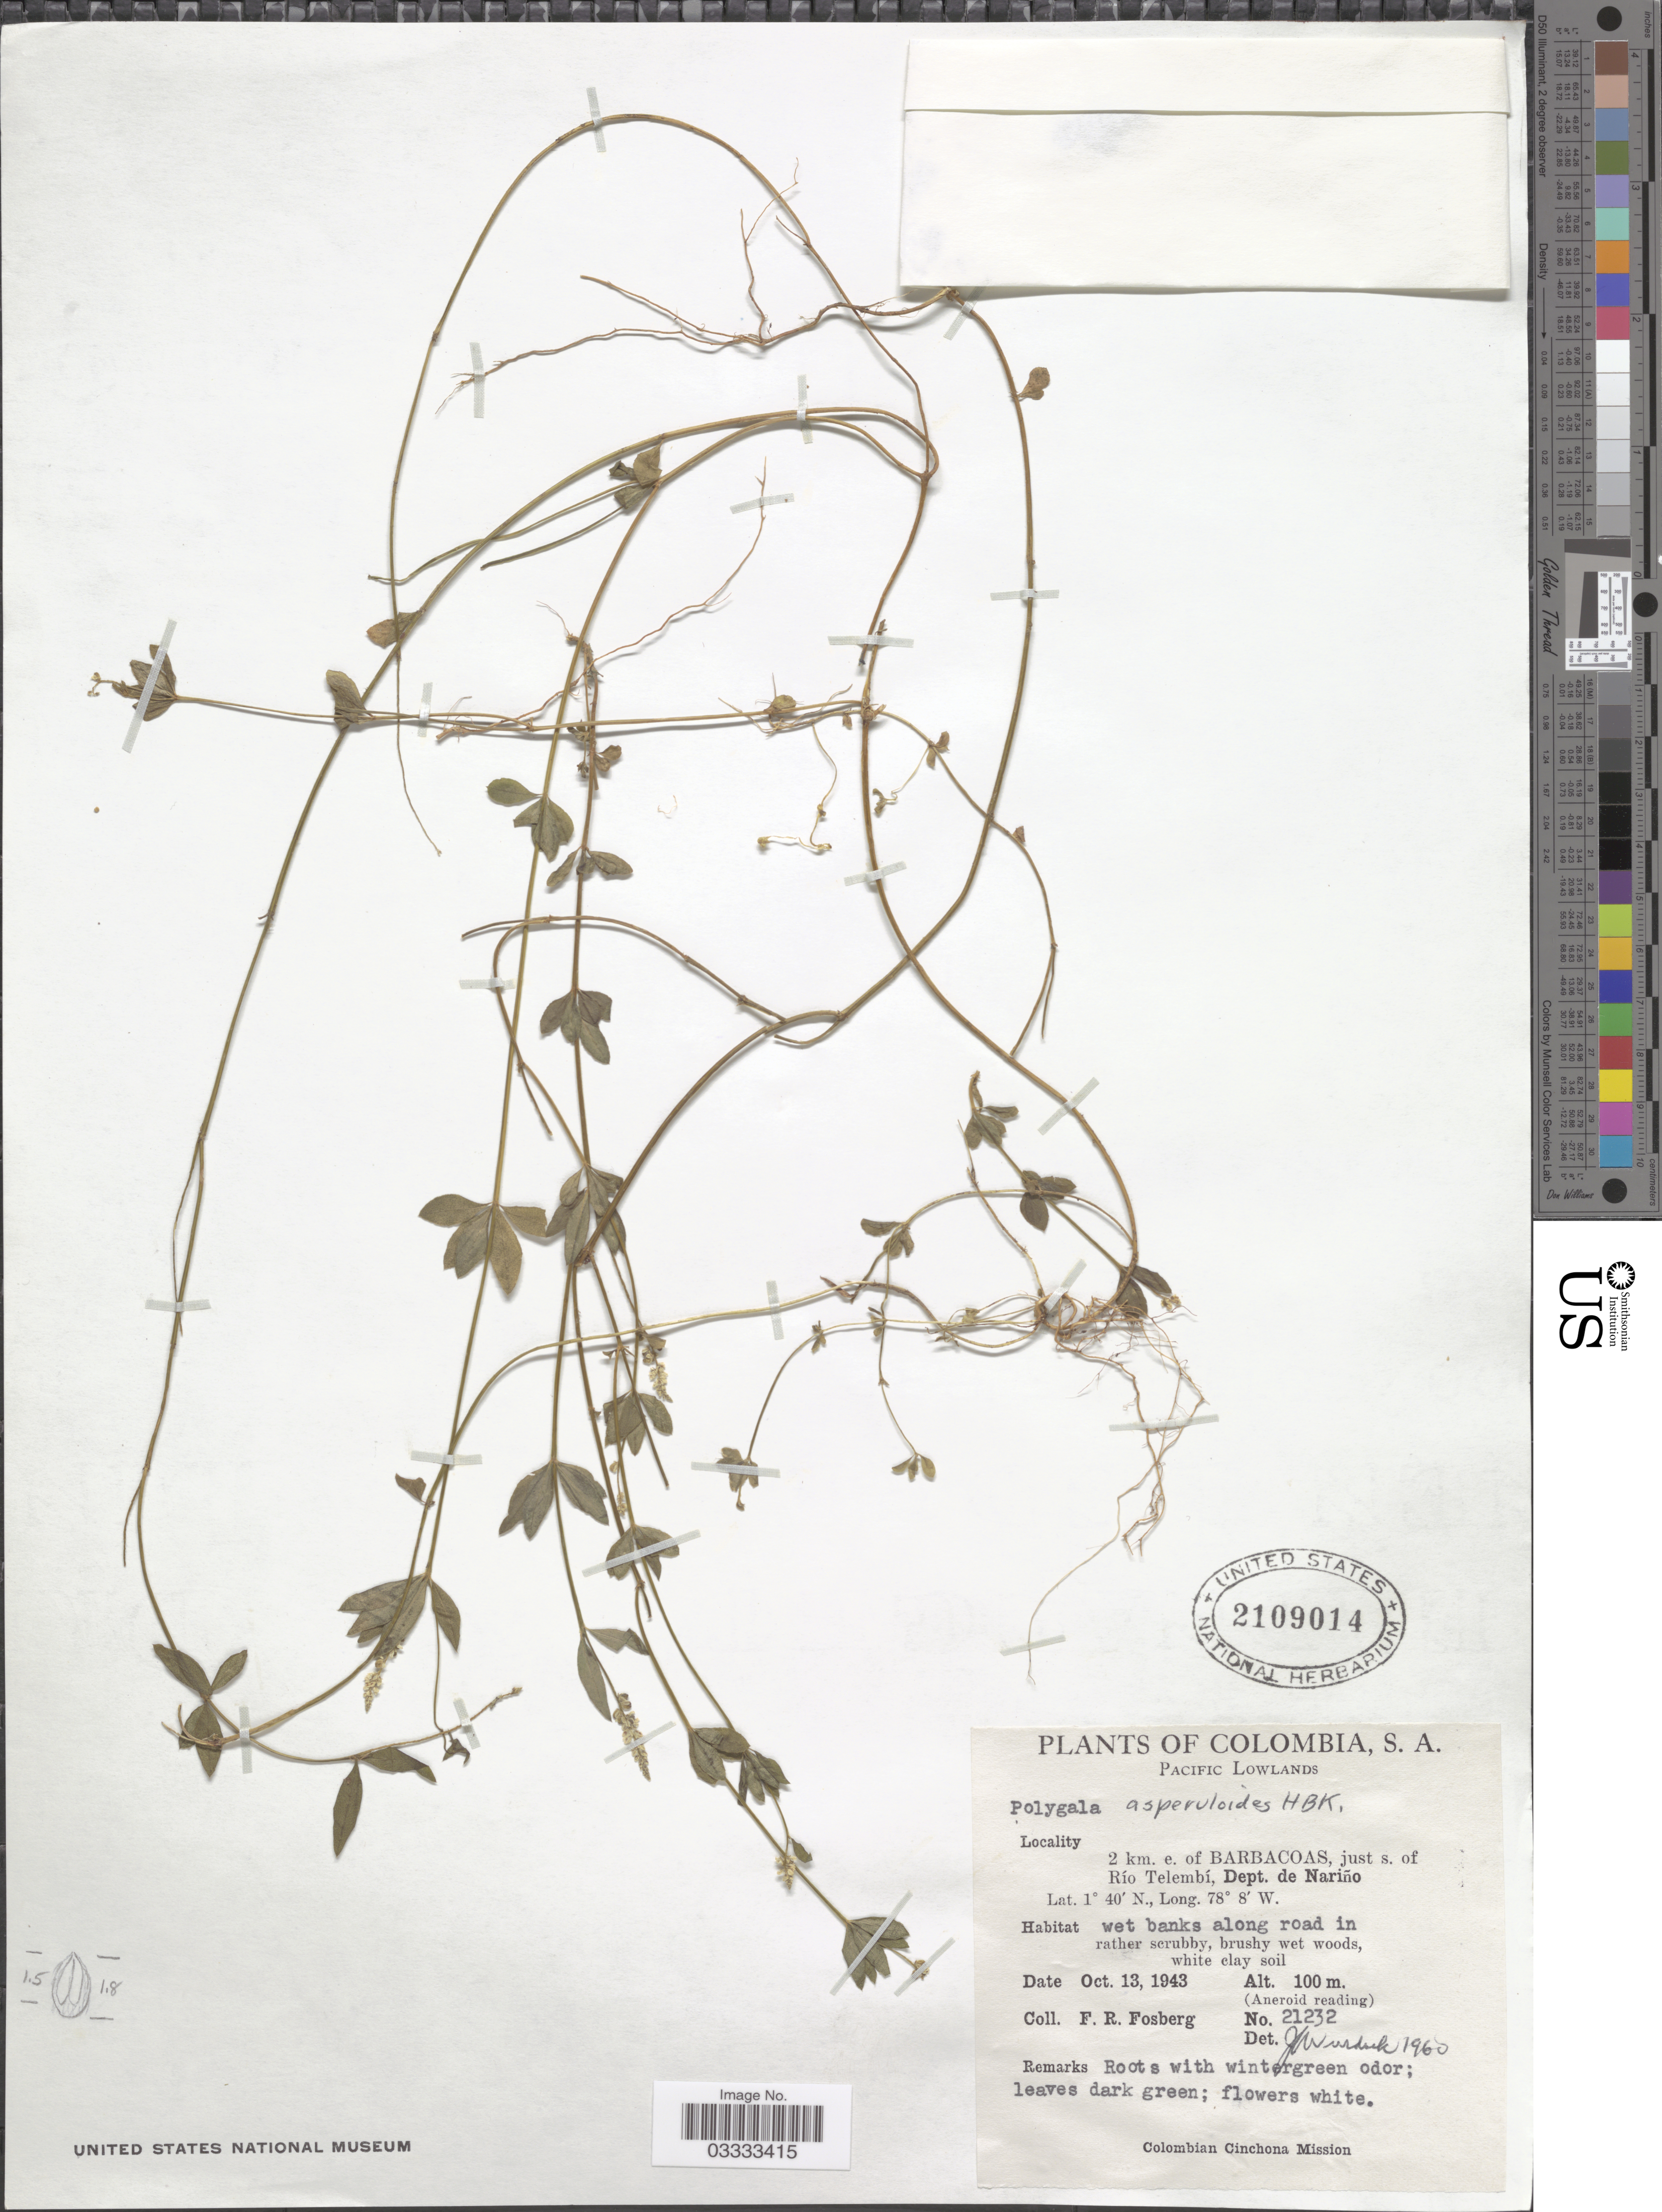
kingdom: Plantae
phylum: Tracheophyta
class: Magnoliopsida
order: Fabales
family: Polygalaceae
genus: Polygala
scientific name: Polygala asperuloides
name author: Kunth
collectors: F. R. Fosberg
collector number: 21232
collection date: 1943-10-13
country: Colombia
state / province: Nariño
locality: Pacific Lowlands. 2 km. e. of Barbacoas, just s. of Río Telembí, Dept. de Nariño.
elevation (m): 100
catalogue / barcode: US 2109014